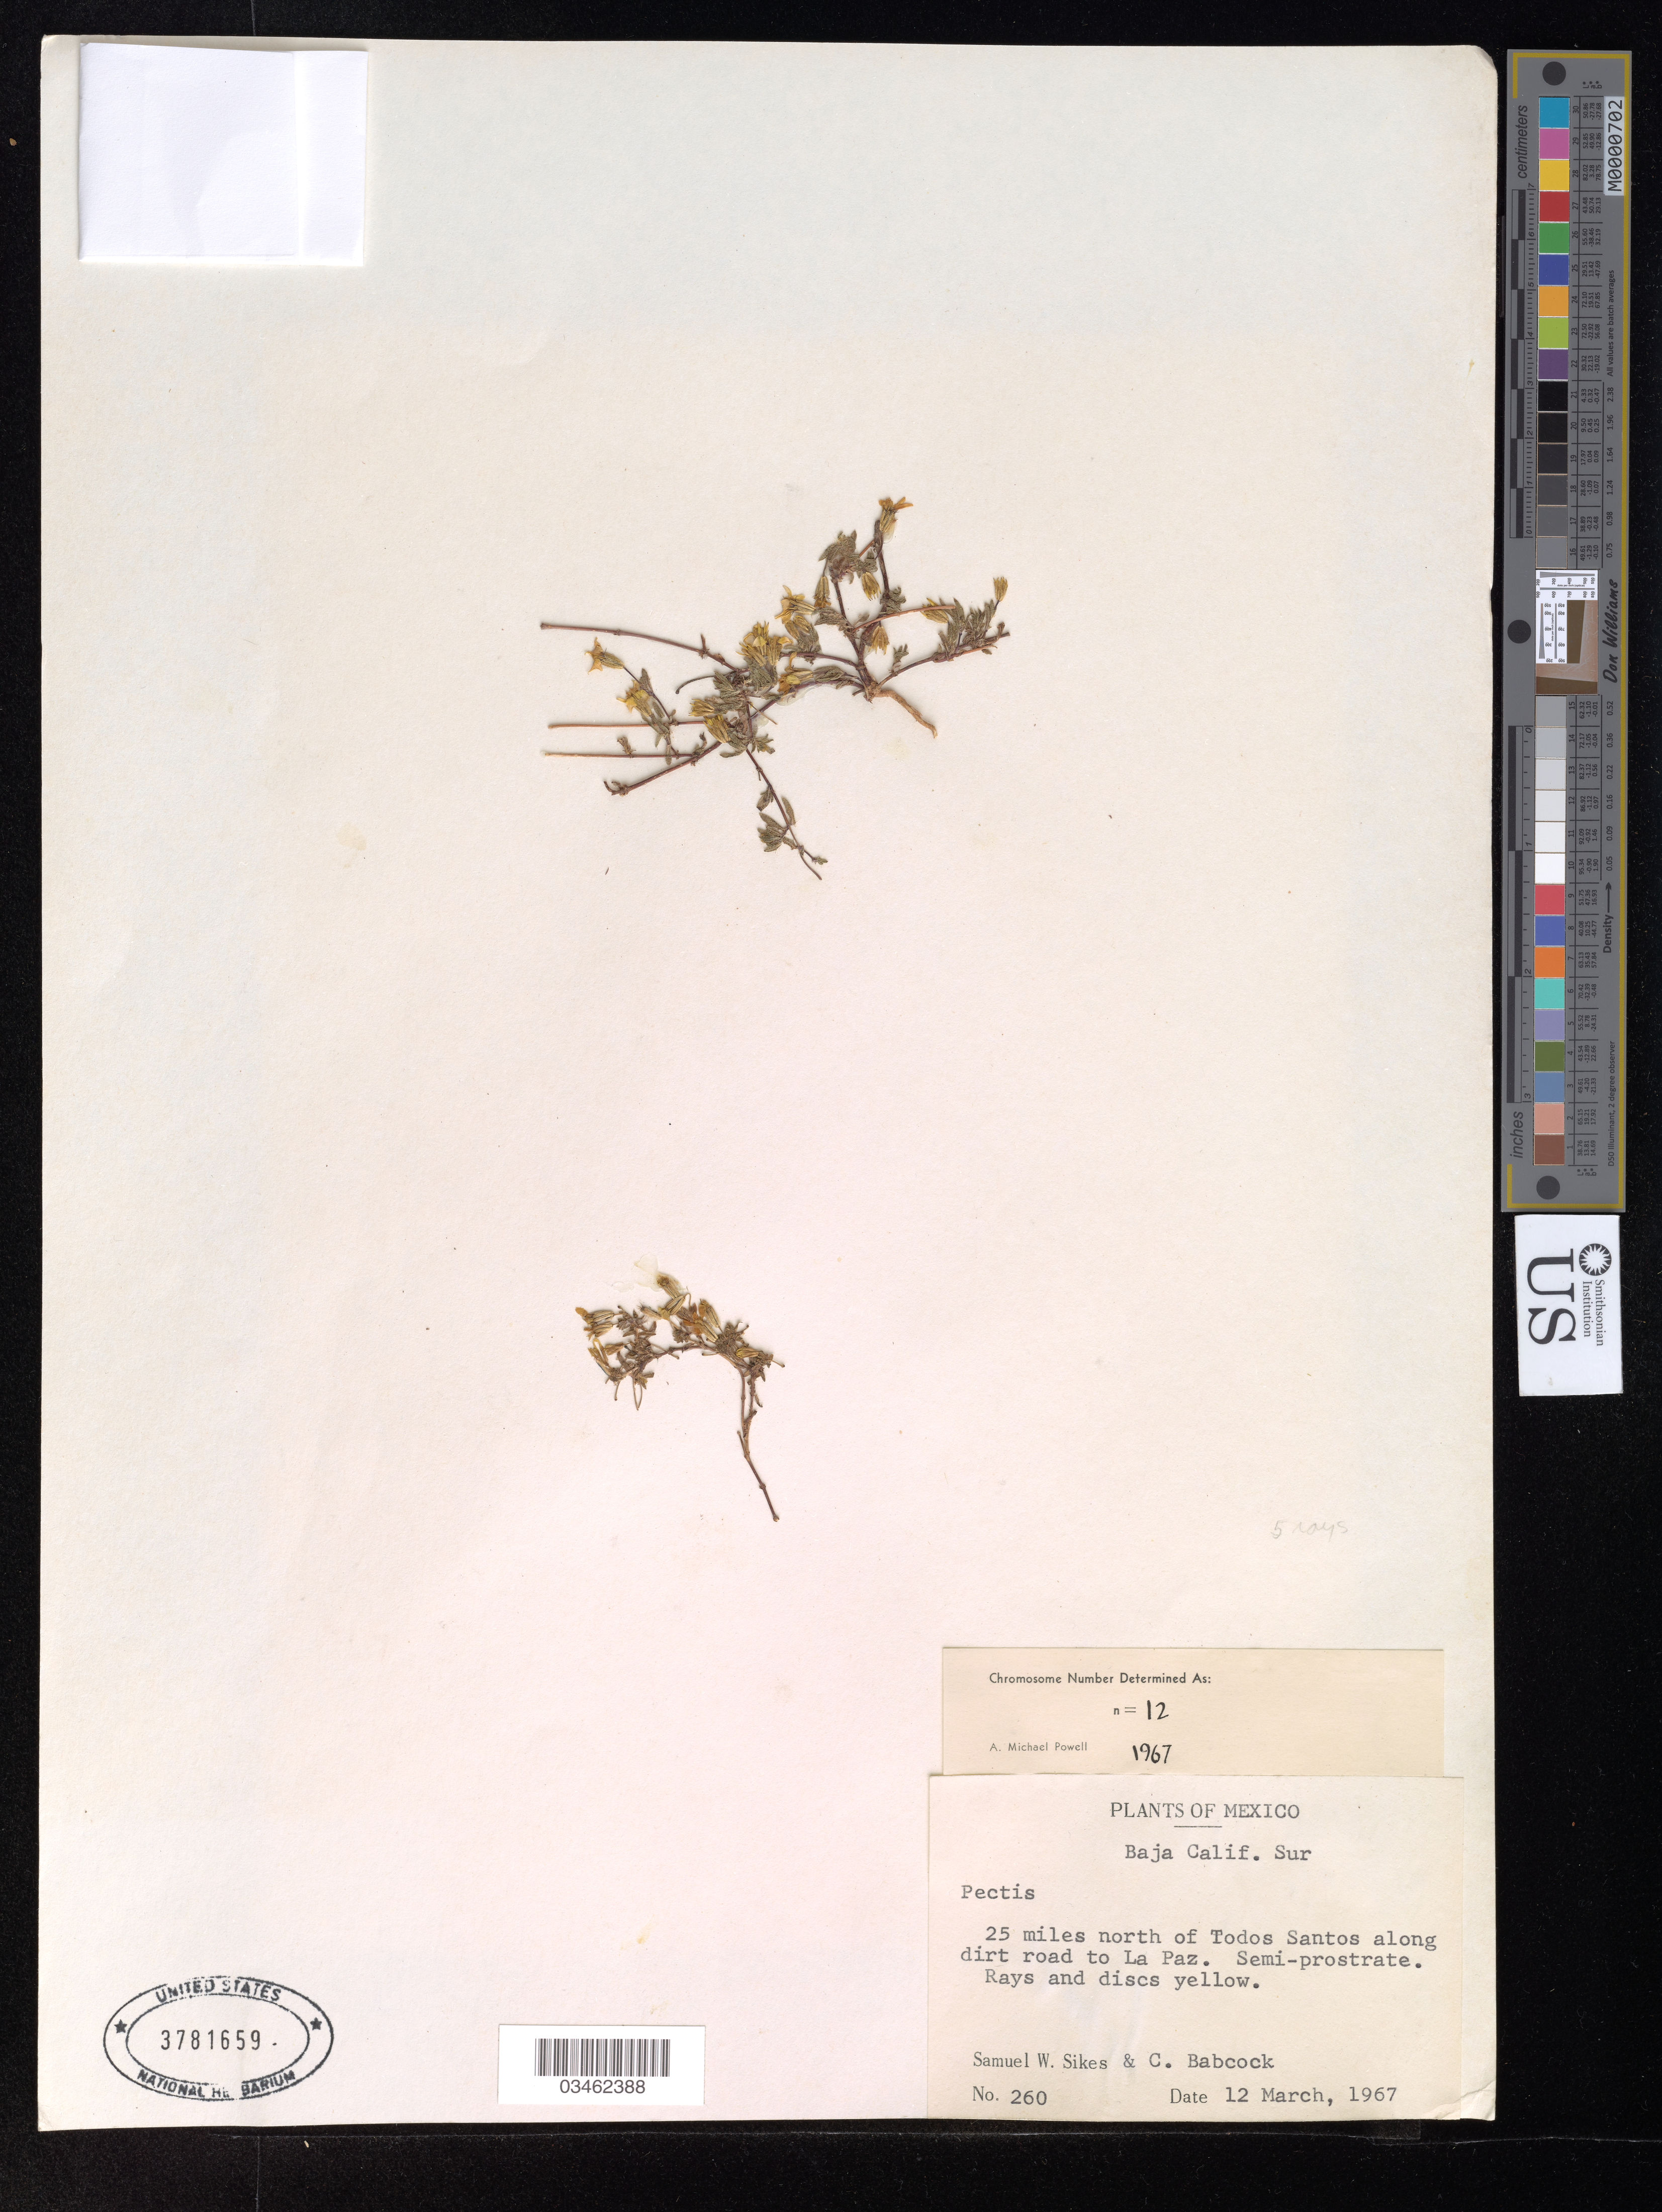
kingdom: Plantae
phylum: Tracheophyta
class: Magnoliopsida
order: Asterales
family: Asteraceae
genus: Pectis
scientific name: Pectis sp.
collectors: S. Sikes & C. Babcock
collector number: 260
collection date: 1967-03-12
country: Mexico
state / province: Baja California Sur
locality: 25 miles north of Todos Santos along dirt road to La Paz.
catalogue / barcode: US 3781659